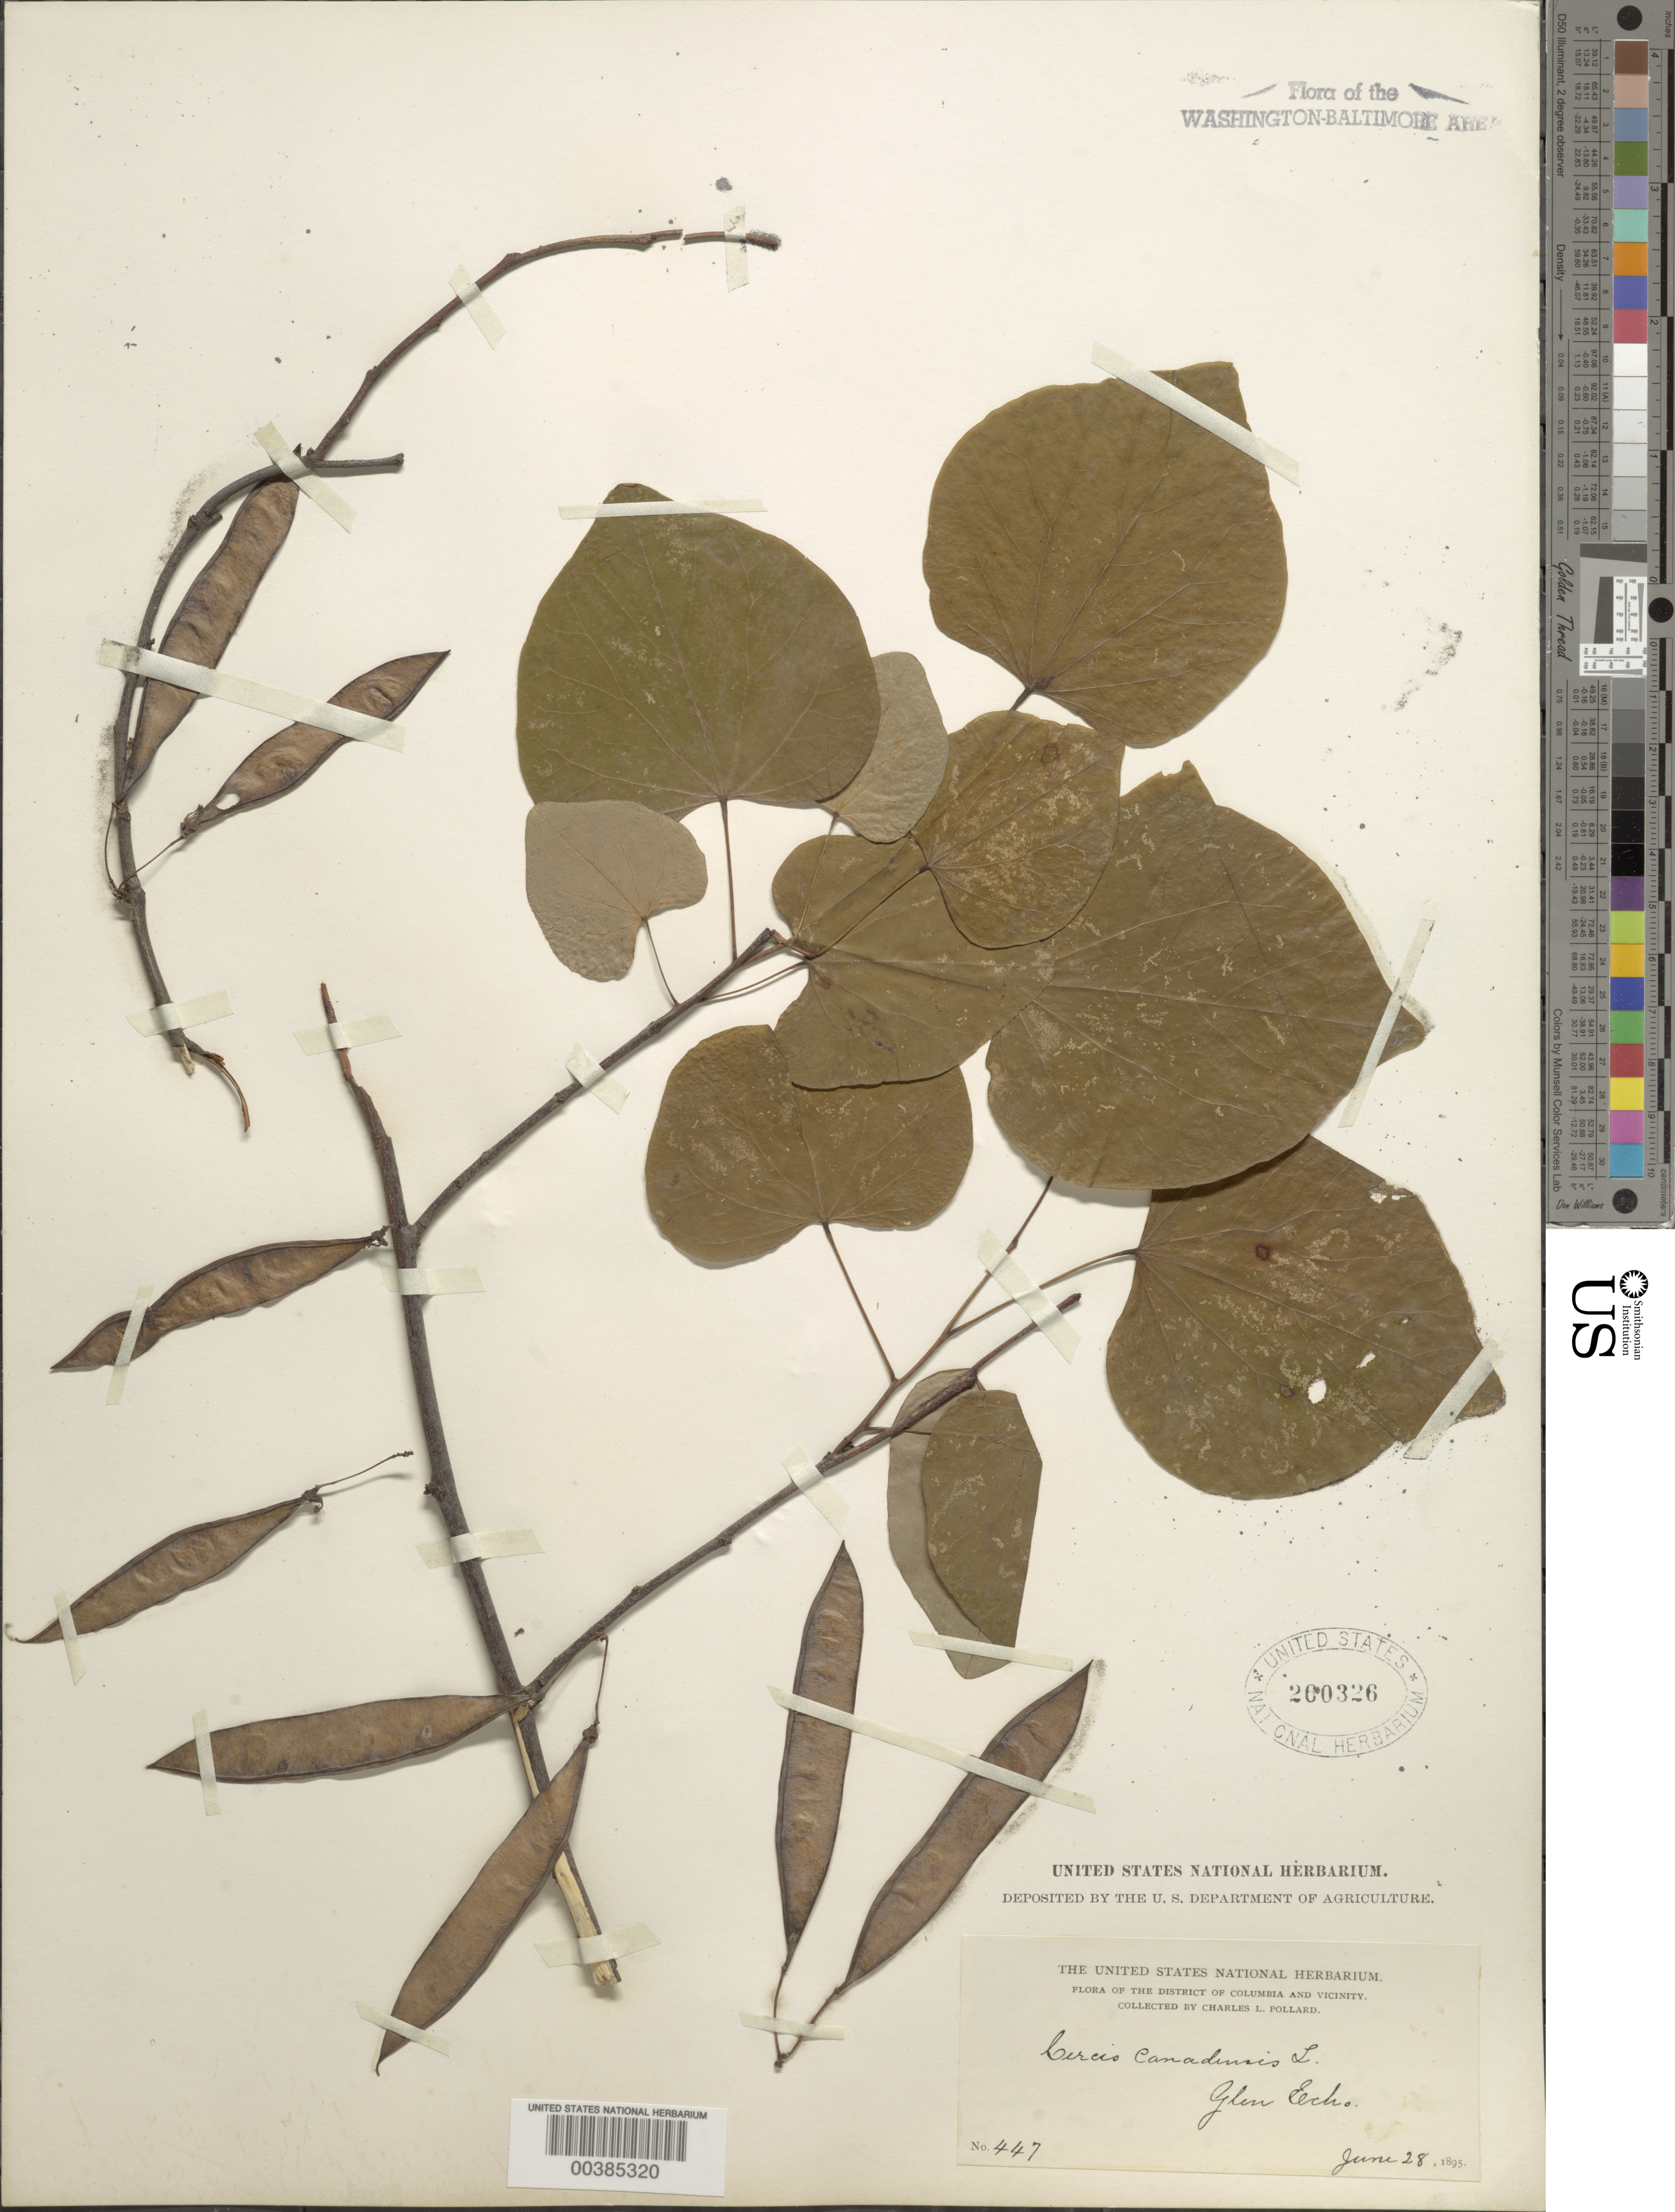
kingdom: Plantae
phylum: Tracheophyta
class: Magnoliopsida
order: Fabales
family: Fabaceae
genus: Cercis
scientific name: Cercis canadensis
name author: L.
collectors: C. L. Pollard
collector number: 447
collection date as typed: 28 Jun 1895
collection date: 1895-06-28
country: United States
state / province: Maryland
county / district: Montgomery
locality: Glen Echo C. & O. Canal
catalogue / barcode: US 260326